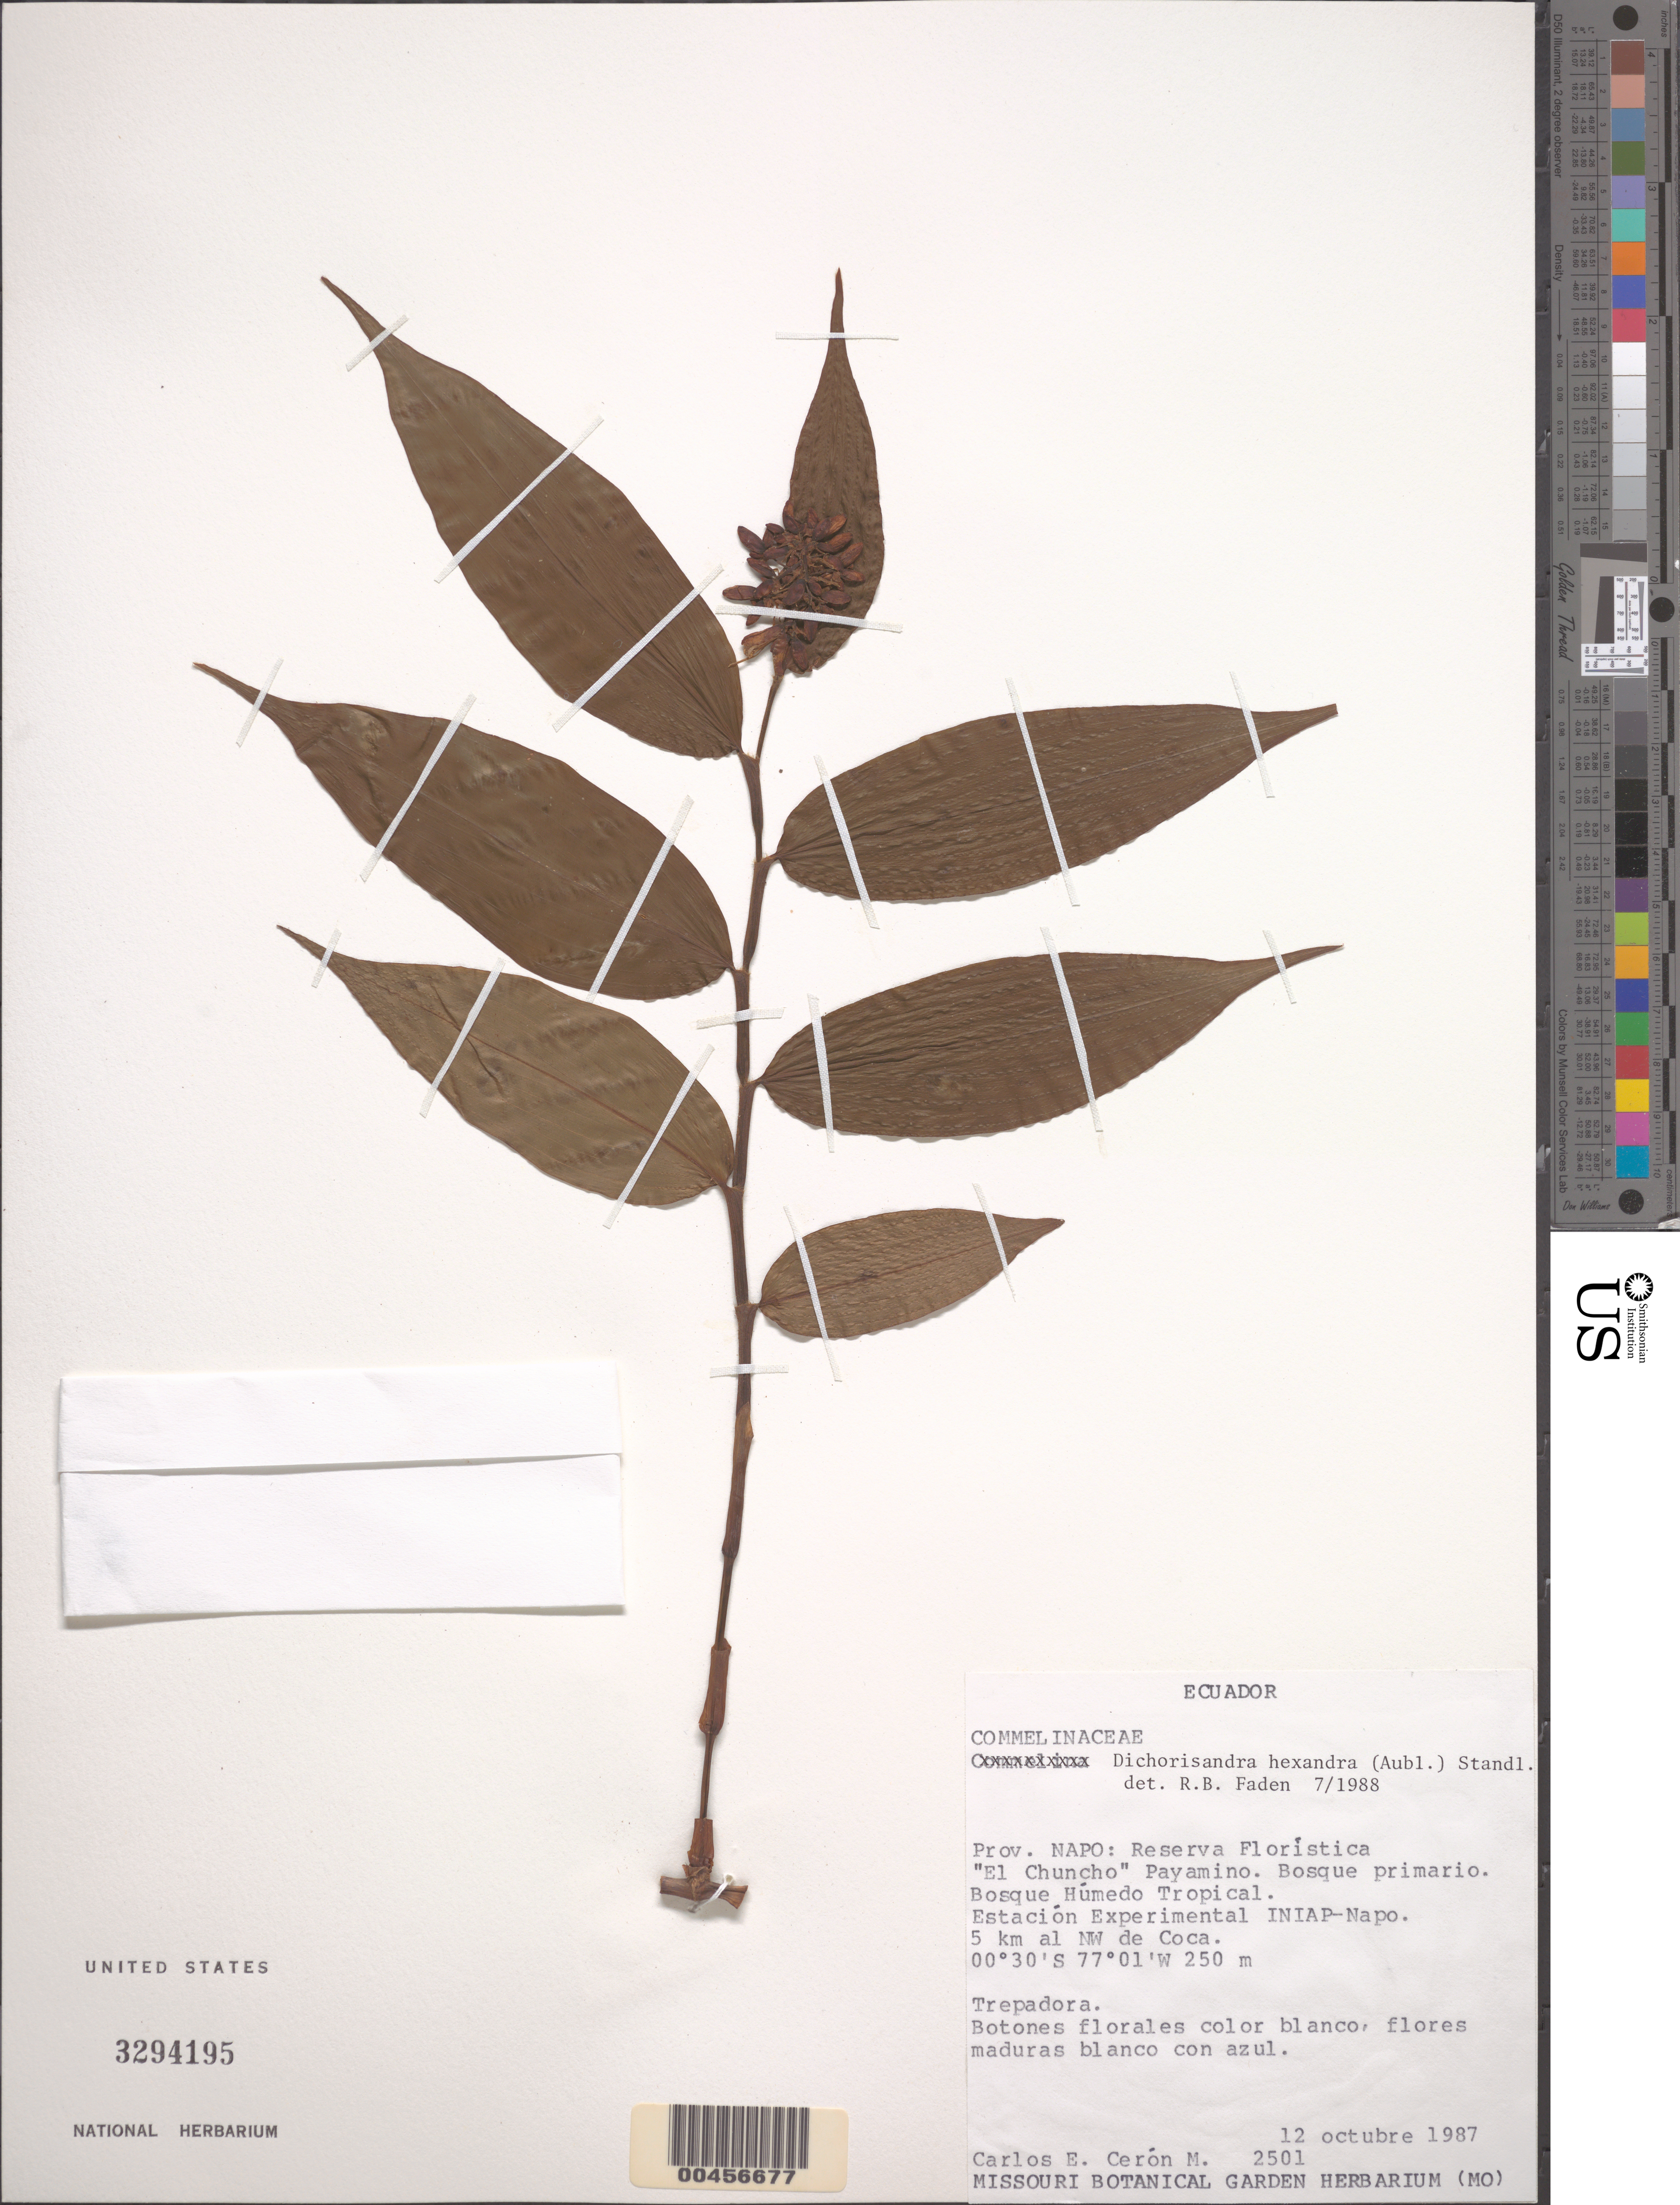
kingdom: Plantae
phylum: Tracheophyta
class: Liliopsida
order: Commelinales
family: Commelinaceae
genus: Dichorisandra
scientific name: Dichorisandra hexandra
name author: (Aubl.) Standl.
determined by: Faden, Robert B., (US), Smithsonian Institution - National Museum of Natural History (UNITED STATES)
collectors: C. E. Cerón M.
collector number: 2501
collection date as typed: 12 Oct 1987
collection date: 1987-10-12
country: Ecuador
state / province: Napo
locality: El chuncho Payamino floristic Reserve, NW ofcoca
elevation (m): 250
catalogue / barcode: US 3294195